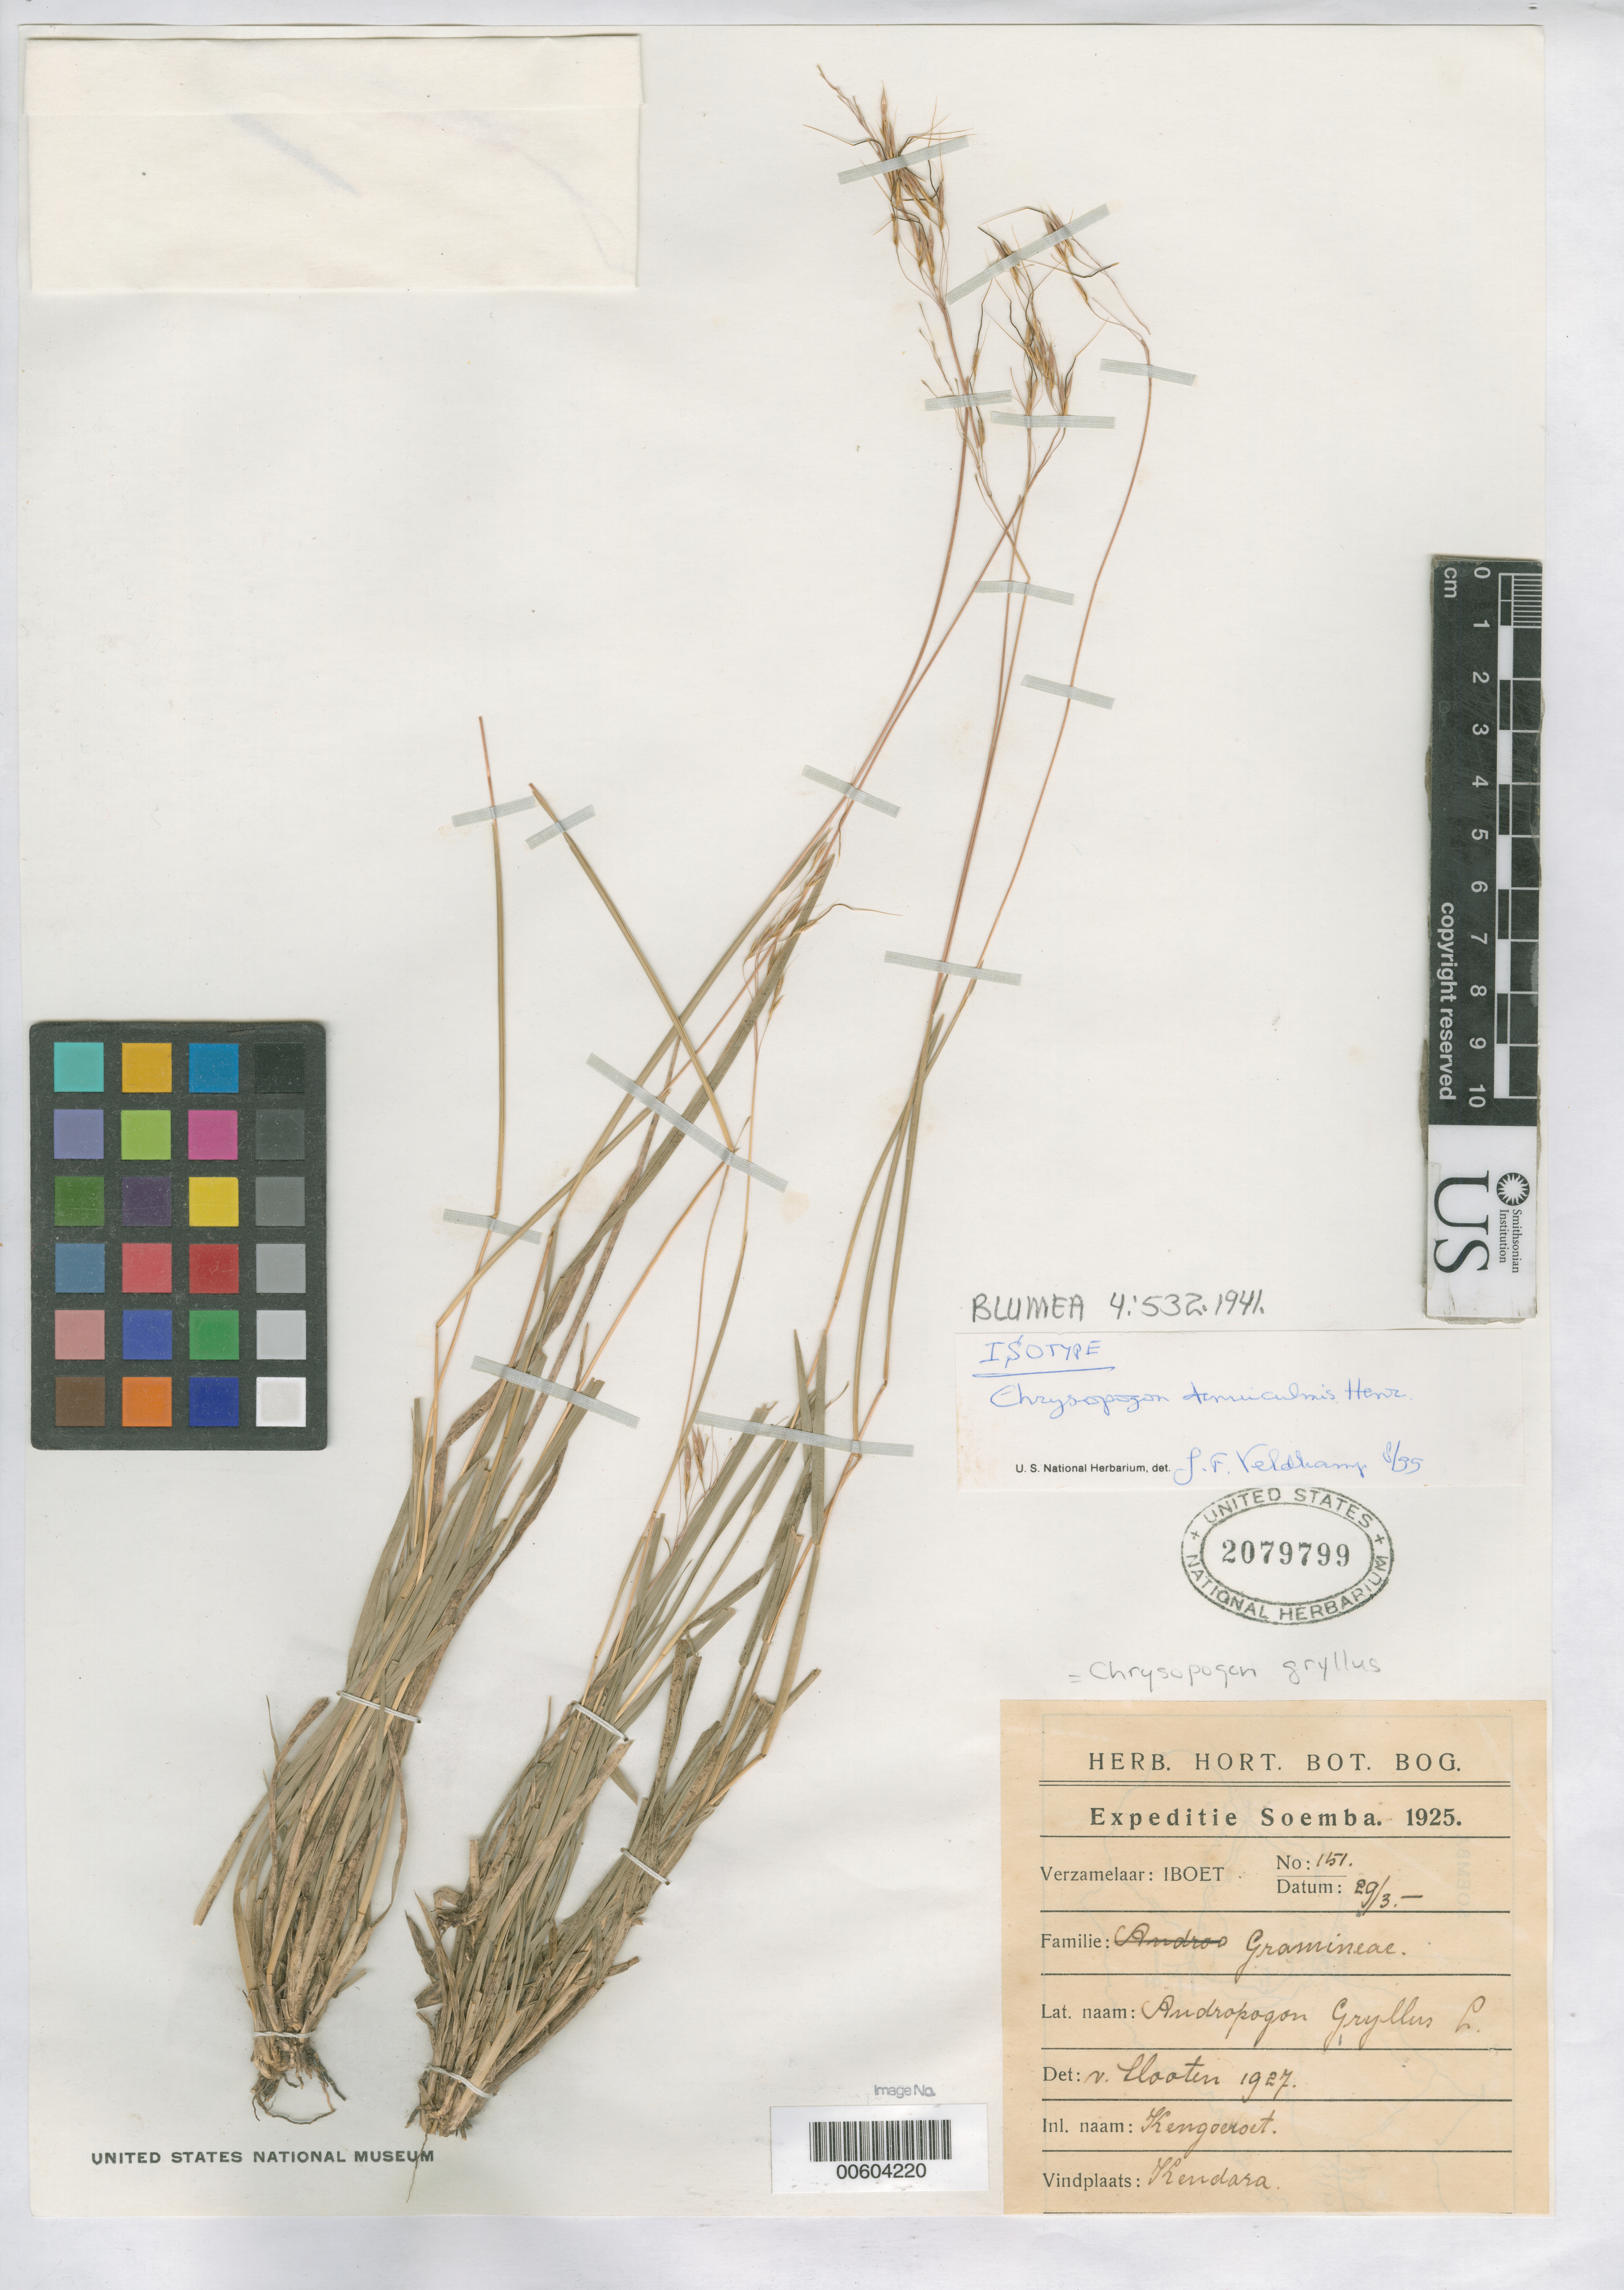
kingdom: Plantae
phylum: Tracheophyta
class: Liliopsida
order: Poales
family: Poaceae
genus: Chrysopogon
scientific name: Chrysopogon tenuiculmis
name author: Henr.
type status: Isotype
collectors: -. Iboet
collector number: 151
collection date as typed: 29 Mar 1925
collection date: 1925-03-29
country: Indonesia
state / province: Nusa Tenggara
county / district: Nusa Tenggara Timur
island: Sumba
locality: Kendara.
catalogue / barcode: US 2079799